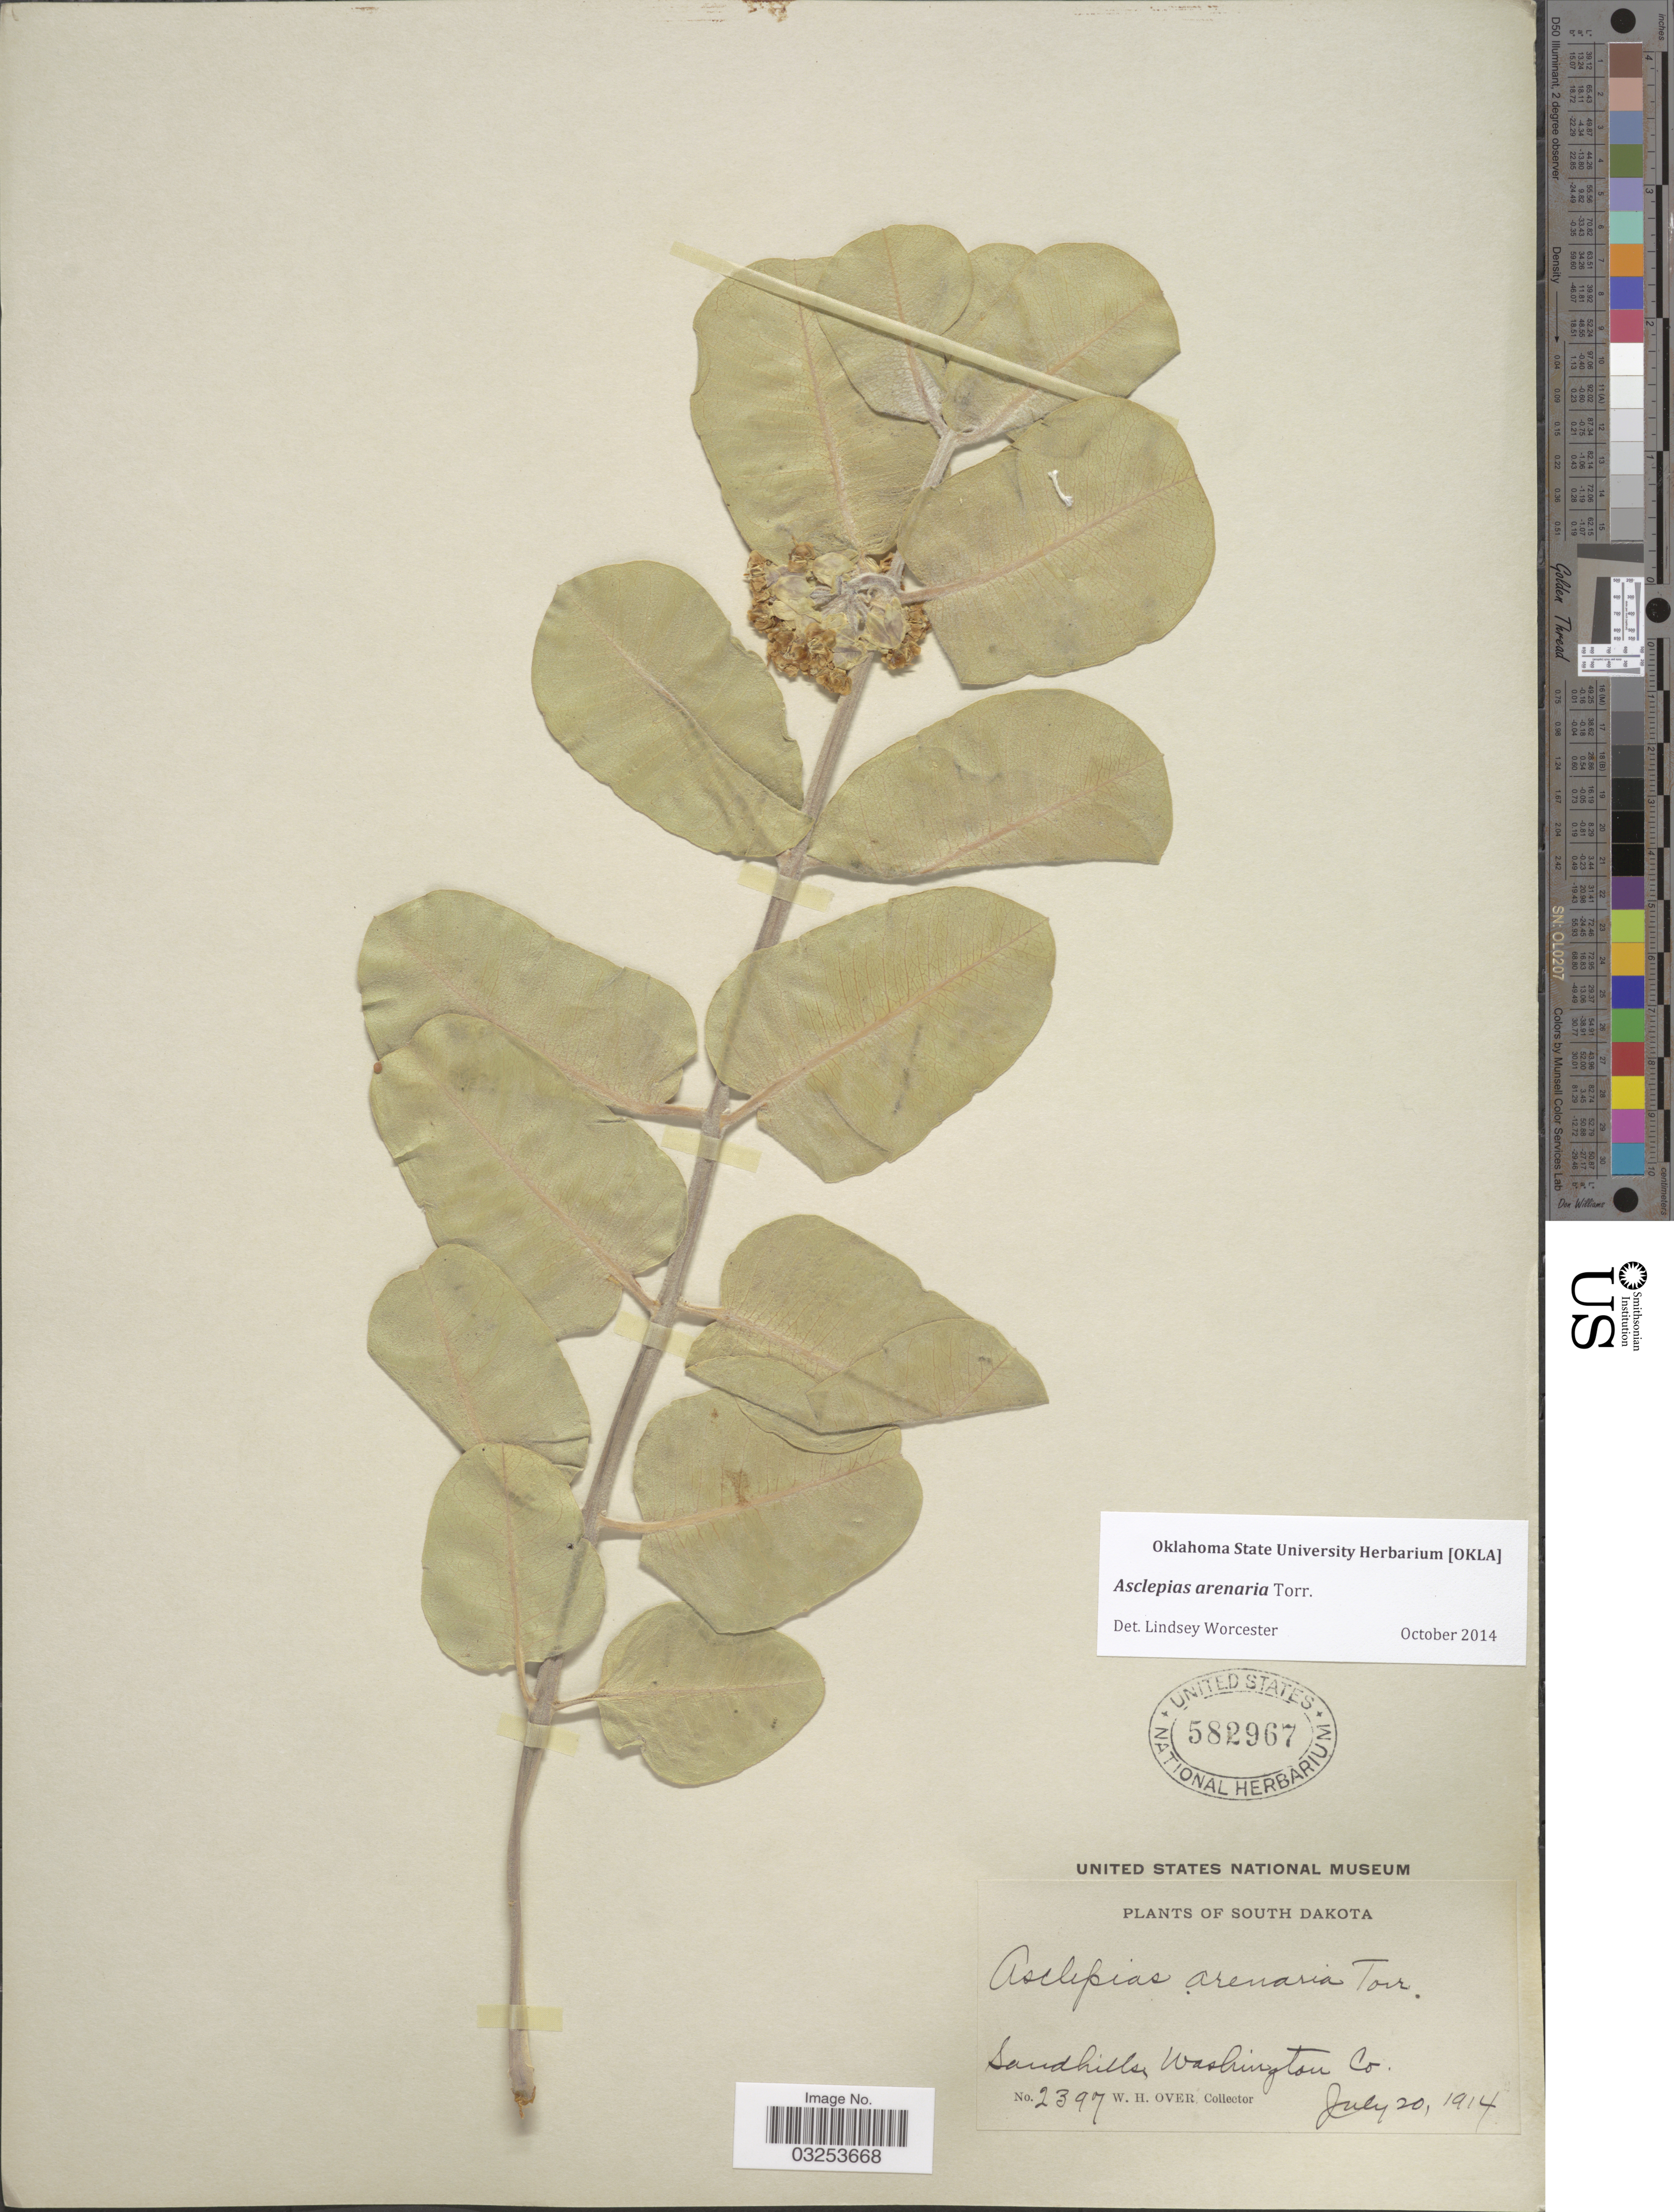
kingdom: Plantae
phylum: Tracheophyta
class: Magnoliopsida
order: Gentianales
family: Apocynaceae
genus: Asclepias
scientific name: Asclepias arenaria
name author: Torr.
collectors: W. Over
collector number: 2397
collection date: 1914-07-20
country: United States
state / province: South Dakota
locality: Sandhills, Washington Co.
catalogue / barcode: US 582967